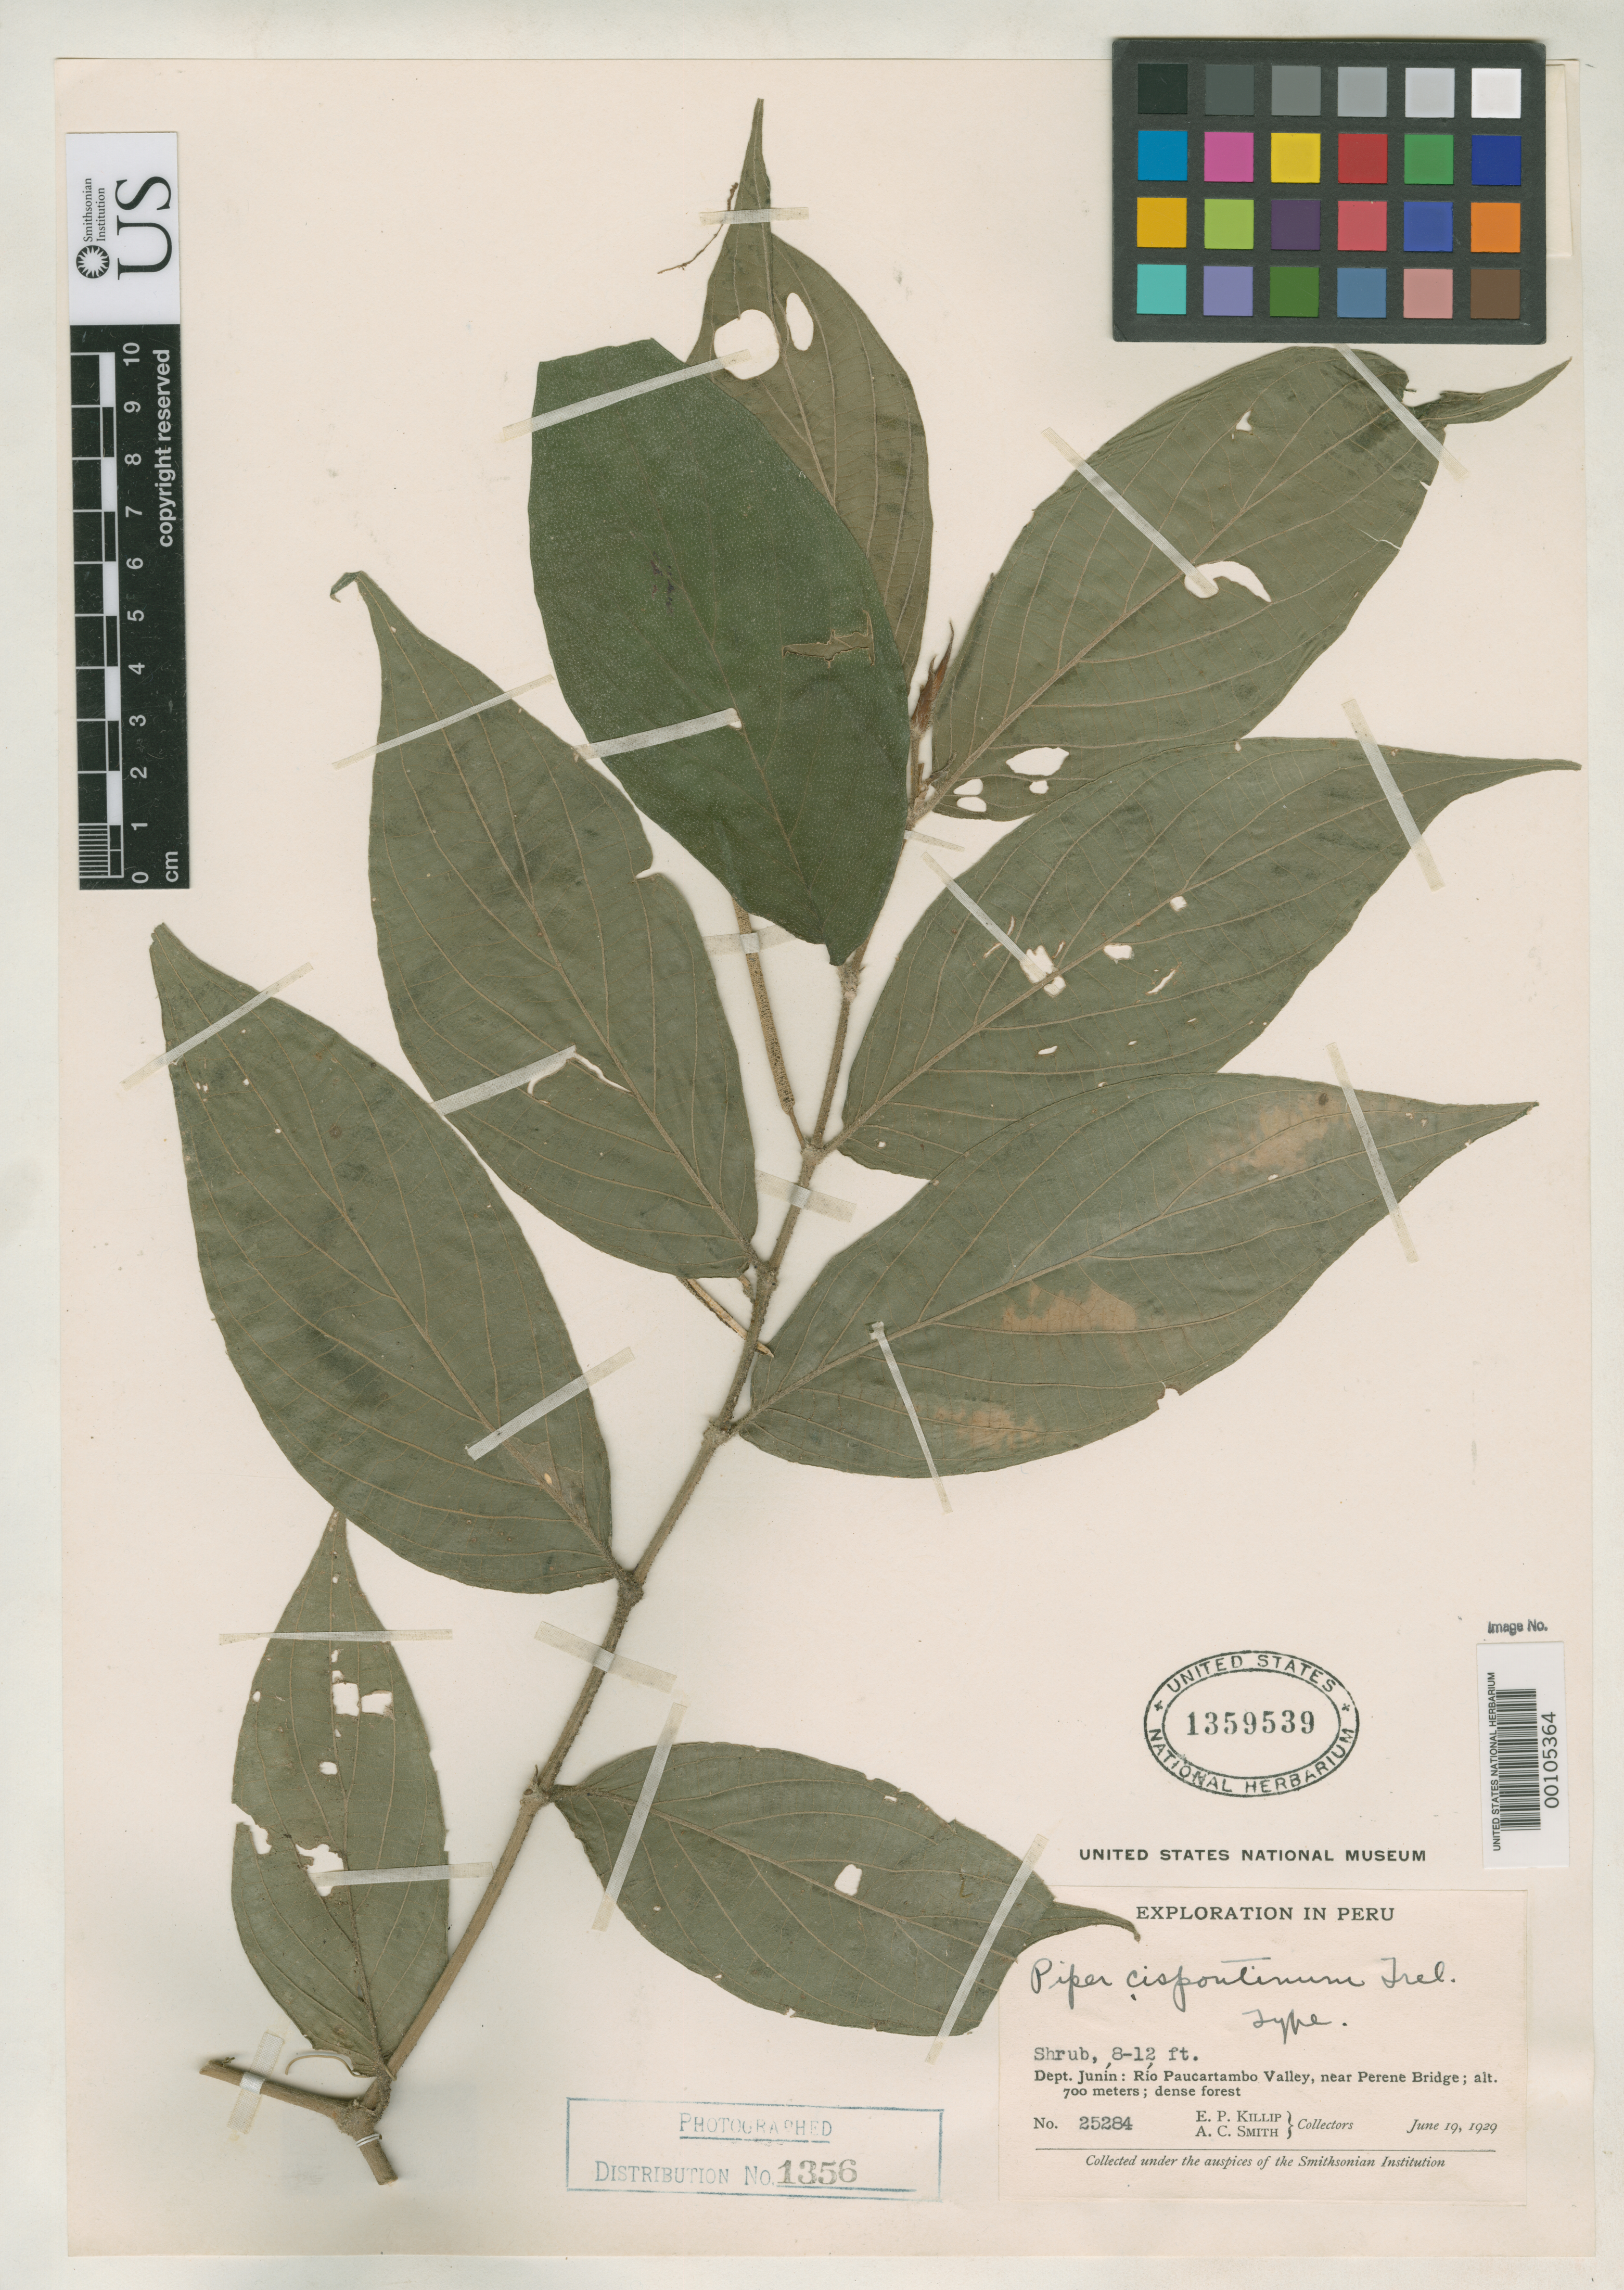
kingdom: Plantae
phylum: Tracheophyta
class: Magnoliopsida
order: Piperales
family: Piperaceae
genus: Piper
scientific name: Piper cispontinum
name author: Trel. in J.F. Macbr.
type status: Holotype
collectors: E. P. Killip & A. C. Smith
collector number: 25284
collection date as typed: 19 Jun 1929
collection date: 1929-06-19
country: Peru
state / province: Junín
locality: Rio Paucartambo Valley, near Perene Bridge.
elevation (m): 700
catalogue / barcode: US 1359539